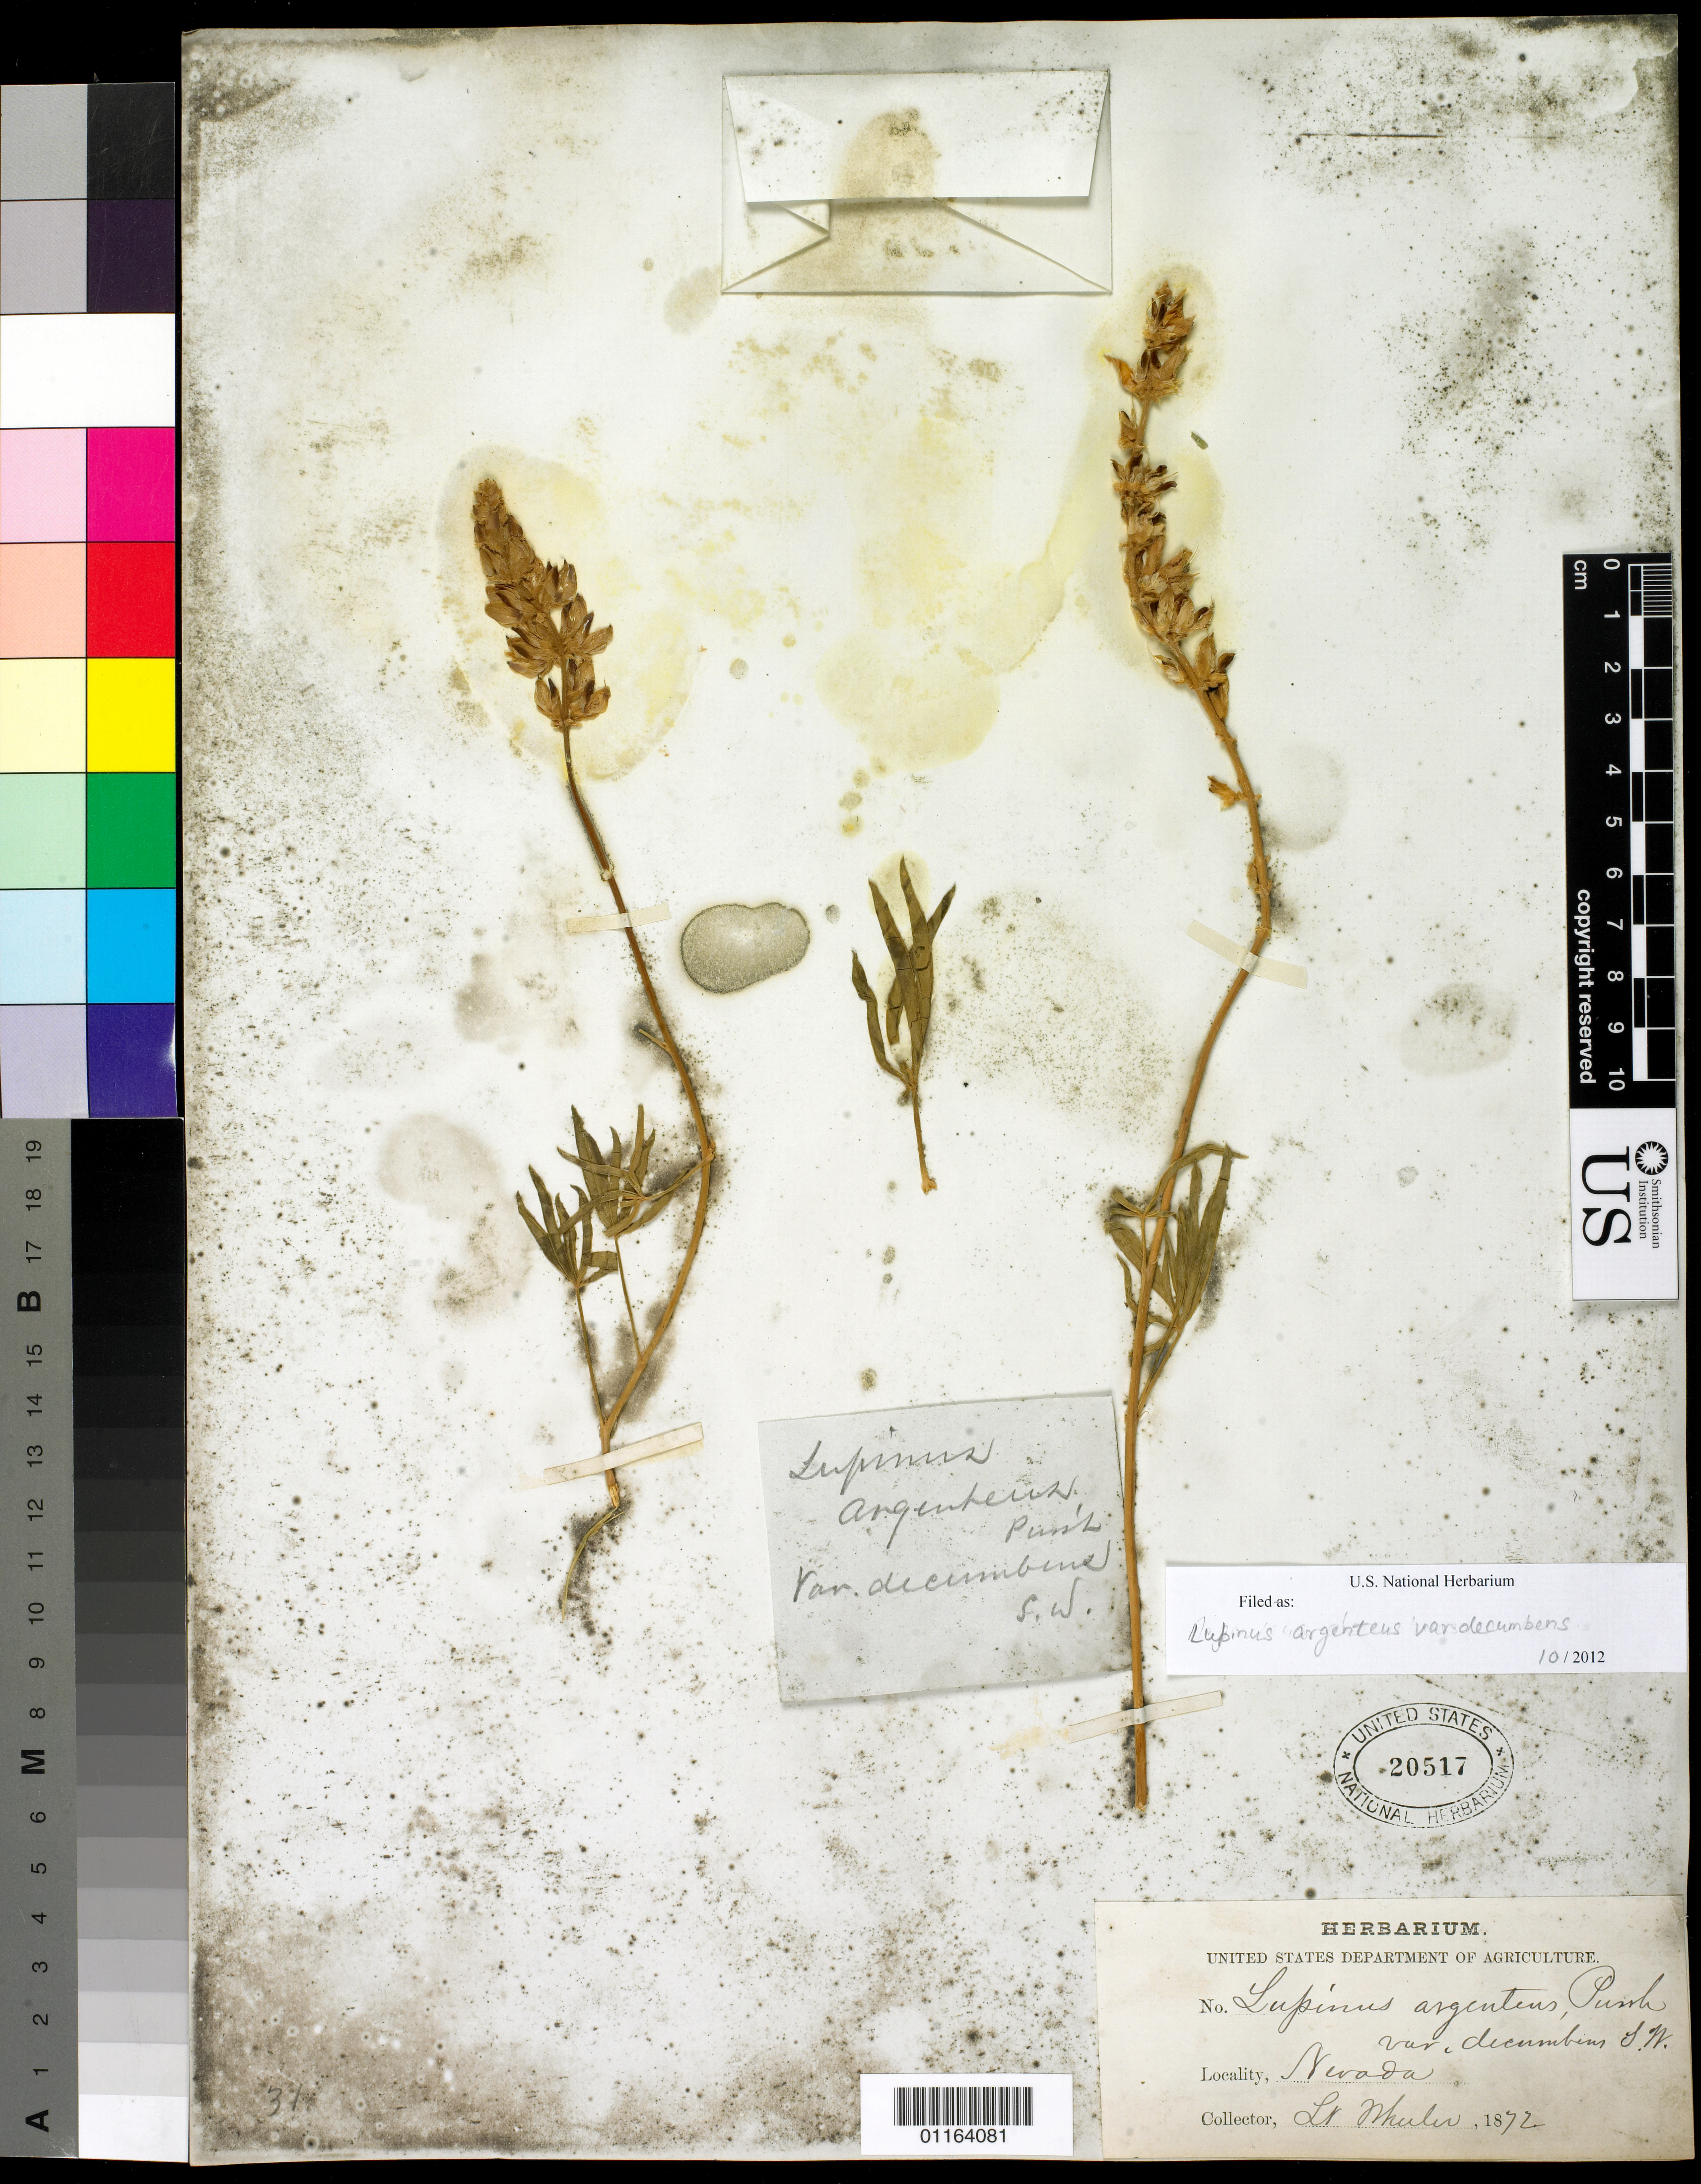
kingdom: Plantae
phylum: Tracheophyta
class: Magnoliopsida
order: Fabales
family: Fabaceae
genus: Lupinus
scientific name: Lupinus decumbens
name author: Torr.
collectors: -- Wheeler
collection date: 1872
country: United States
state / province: Nevada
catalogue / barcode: US 20517